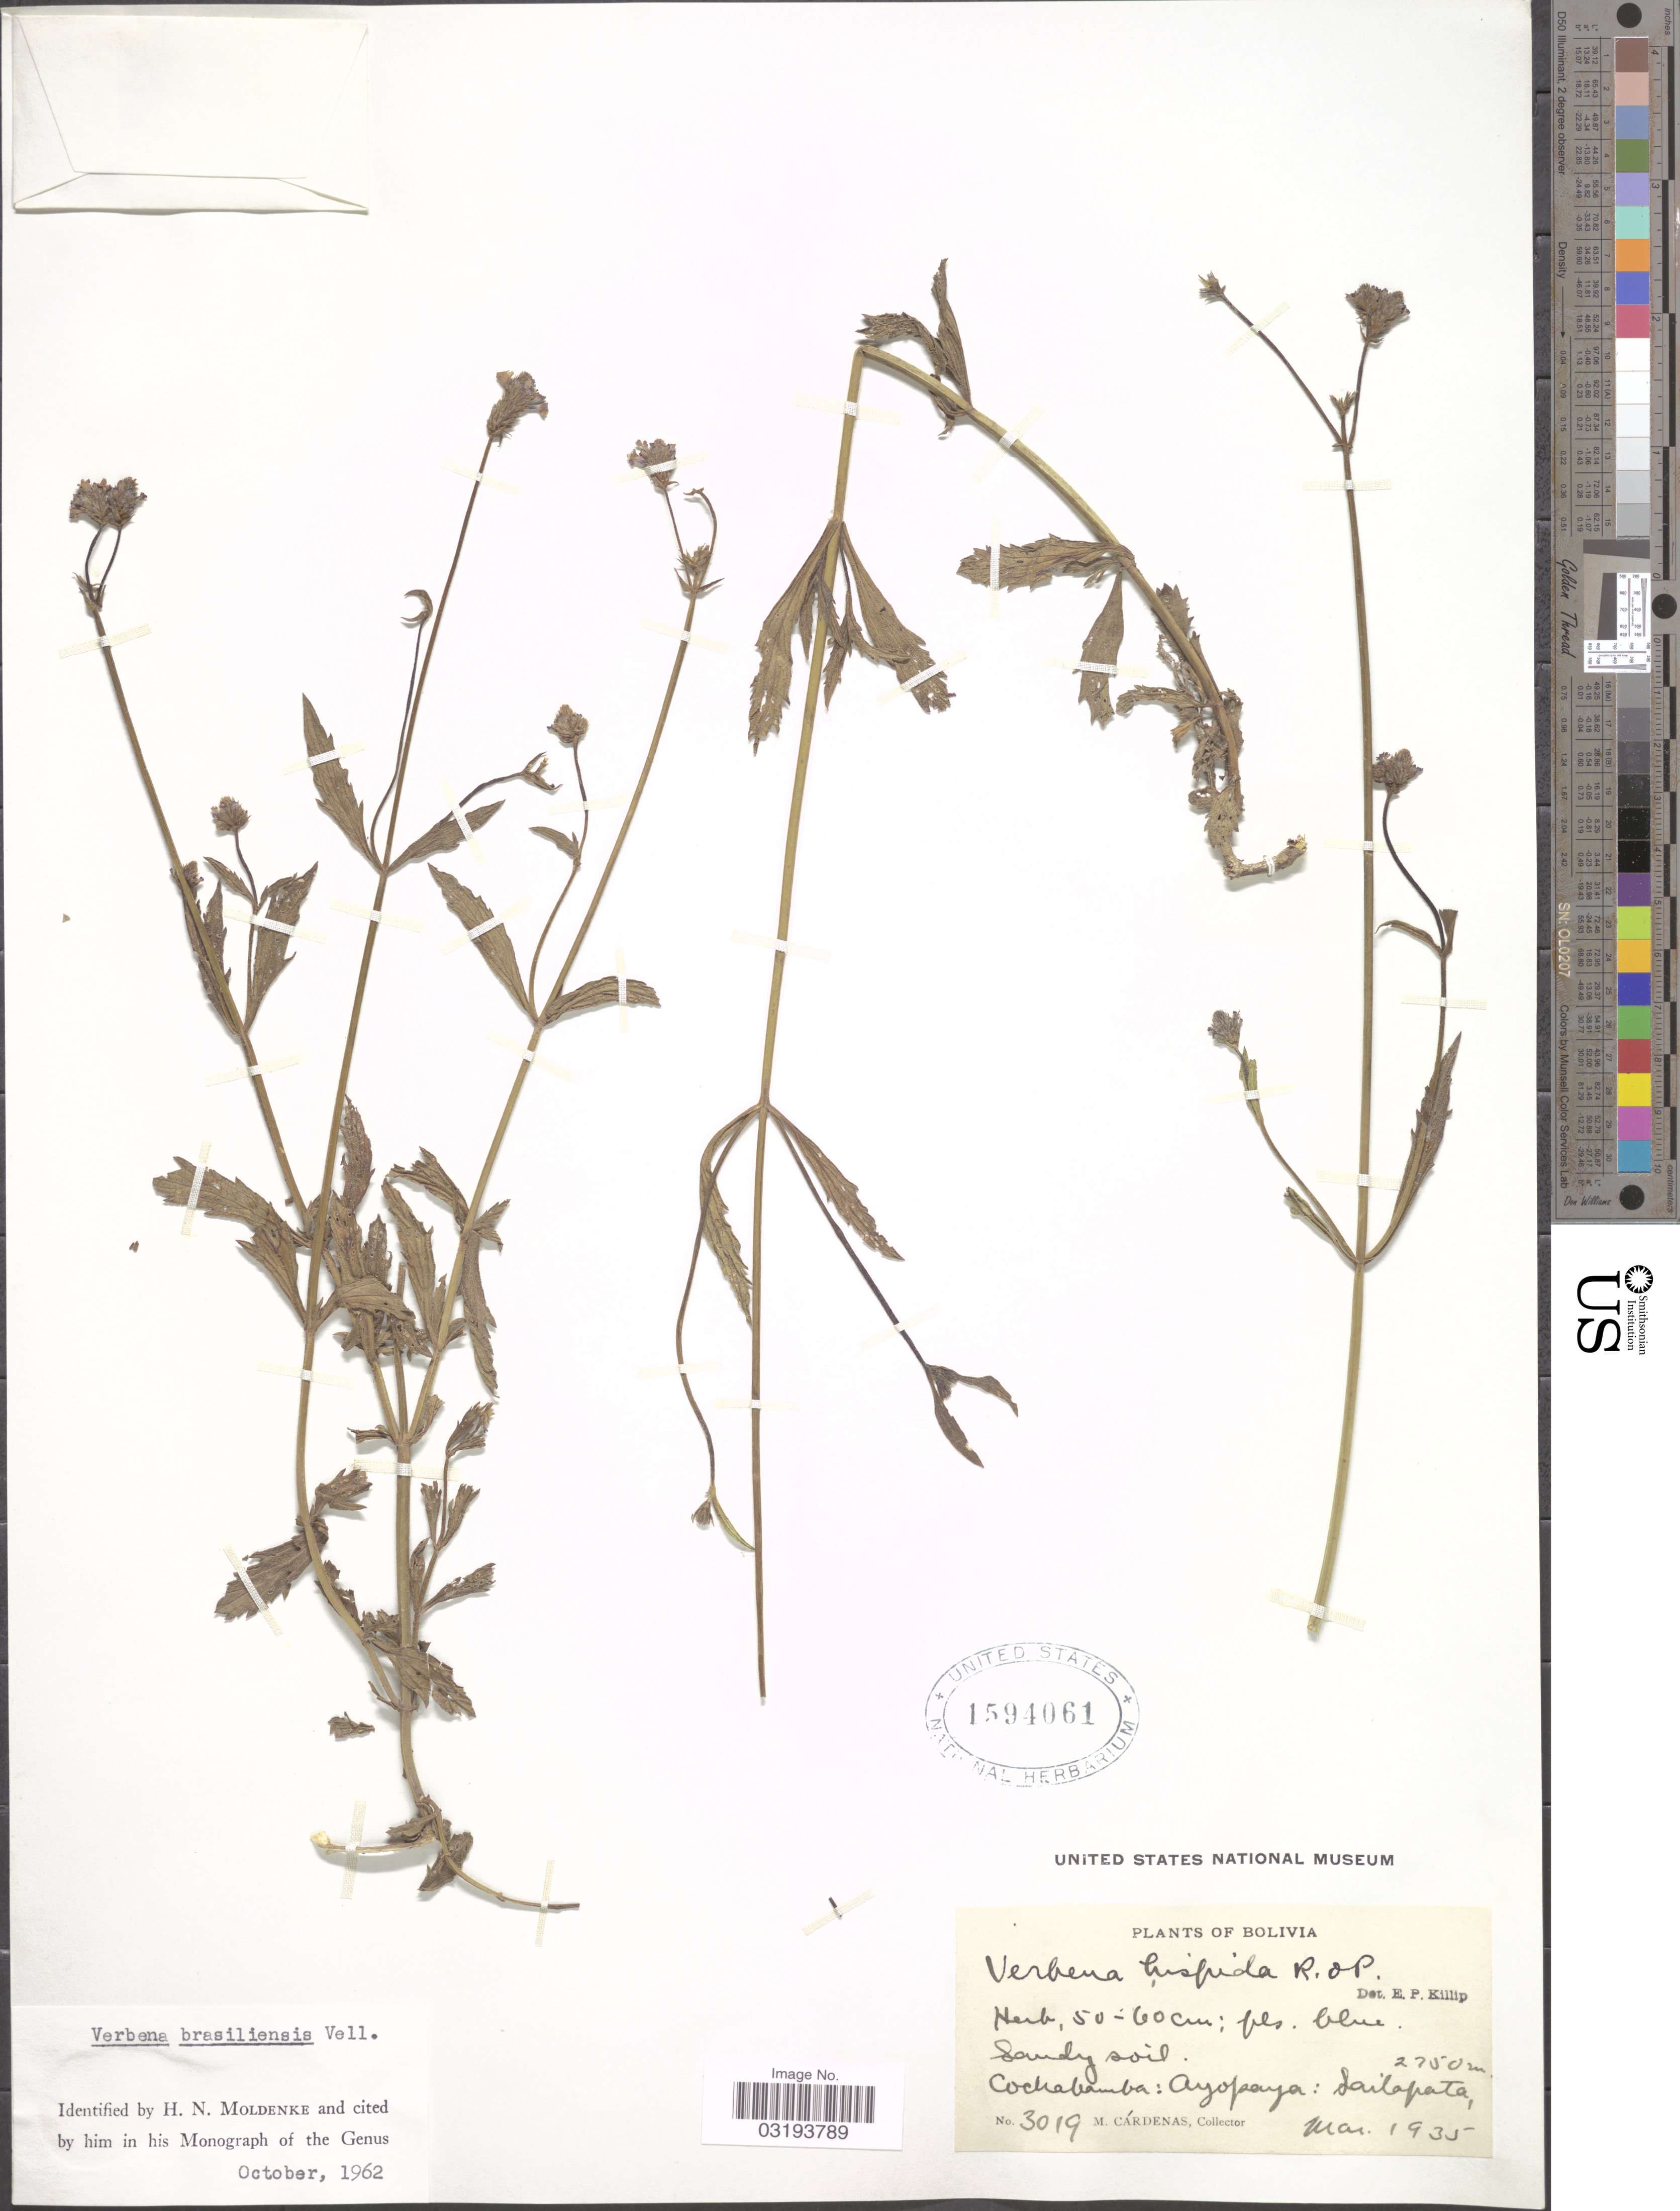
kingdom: Plantae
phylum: Tracheophyta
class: Magnoliopsida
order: Lamiales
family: Verbenaceae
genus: Verbena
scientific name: Verbena litoralis var. brevibracteata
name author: (Kuntze) N. O'Leary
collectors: M. Cárdenas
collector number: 3019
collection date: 1935-03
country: Bolivia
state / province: Cochabamba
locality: Ayopaya: Sailapata.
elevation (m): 2750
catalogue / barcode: US 1594061